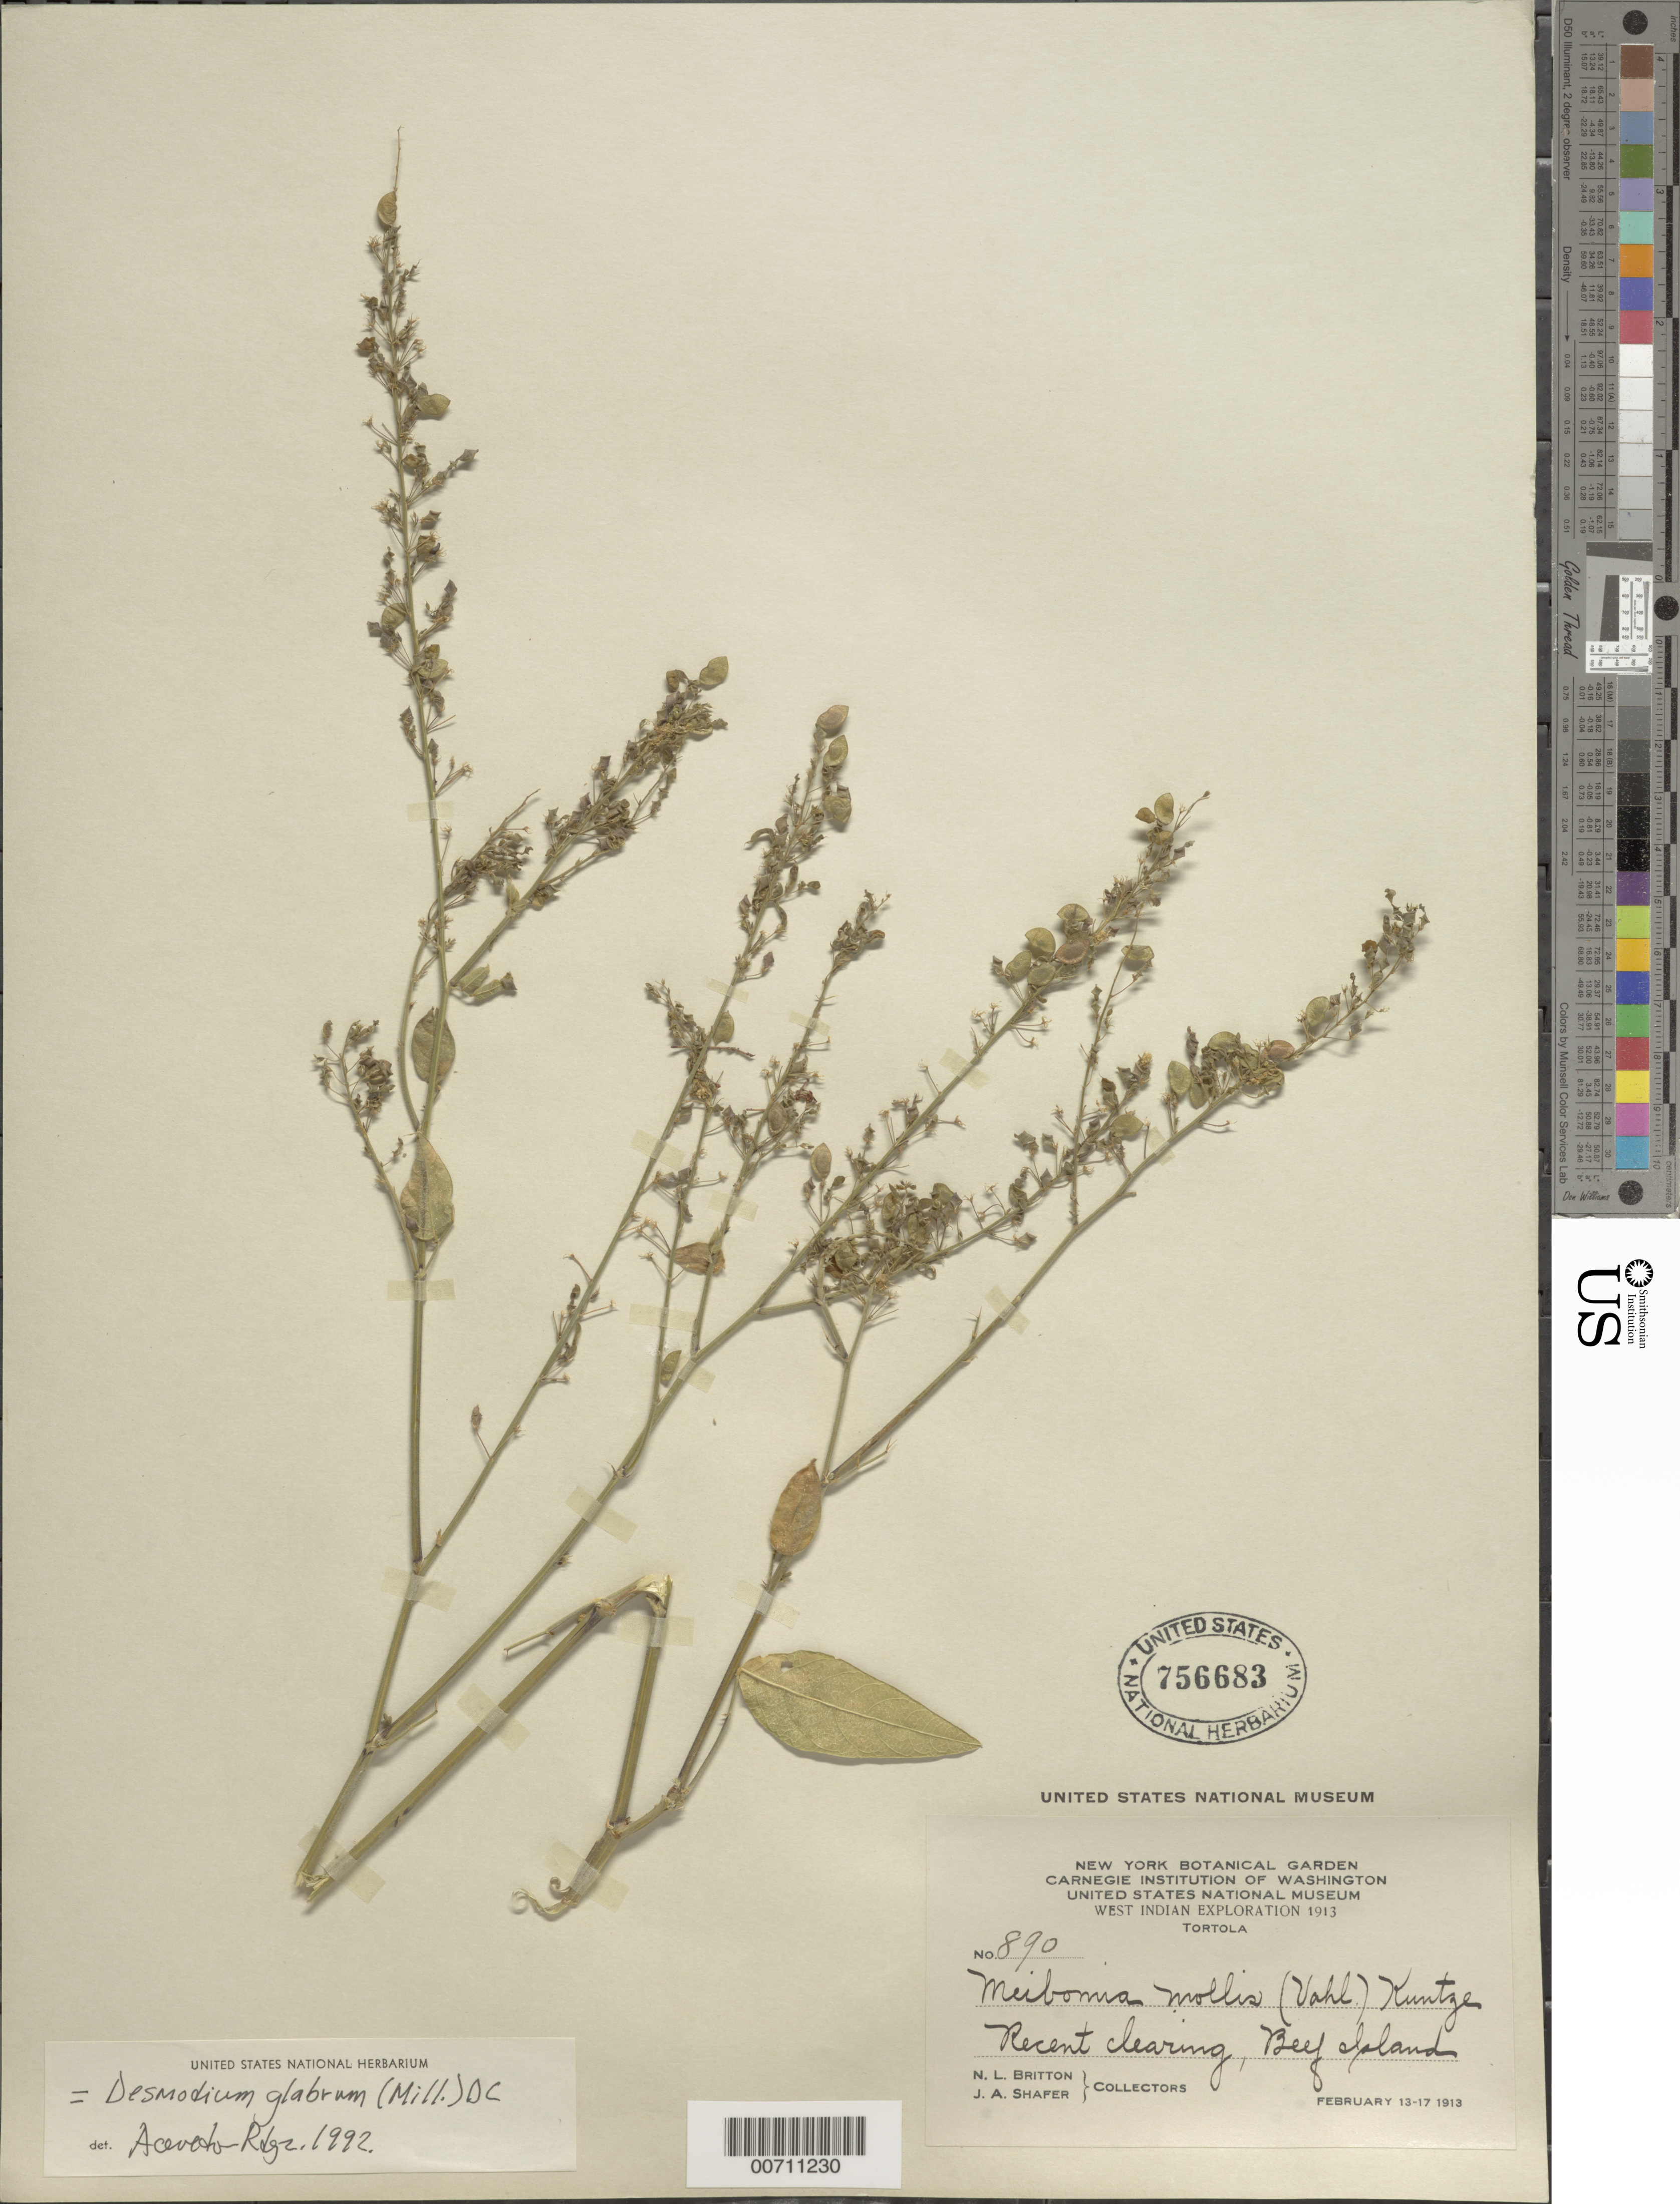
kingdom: Plantae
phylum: Tracheophyta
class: Magnoliopsida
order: Fabales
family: Fabaceae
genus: Desmodium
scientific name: Desmodium glabrum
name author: (Mill.) DC.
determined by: Acevedo-Rodríguez, P., (BOT), Smithsonian Institution - National Museum of Natural History (UNITED STATES)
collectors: N. Britton & J. A. Shafer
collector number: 890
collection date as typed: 13 Feb 1913 to 17 Feb 1913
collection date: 1913-02-13/1913-02-17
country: British Virgin Islands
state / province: Tortola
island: Beef Island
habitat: Recent clearing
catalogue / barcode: US 756683